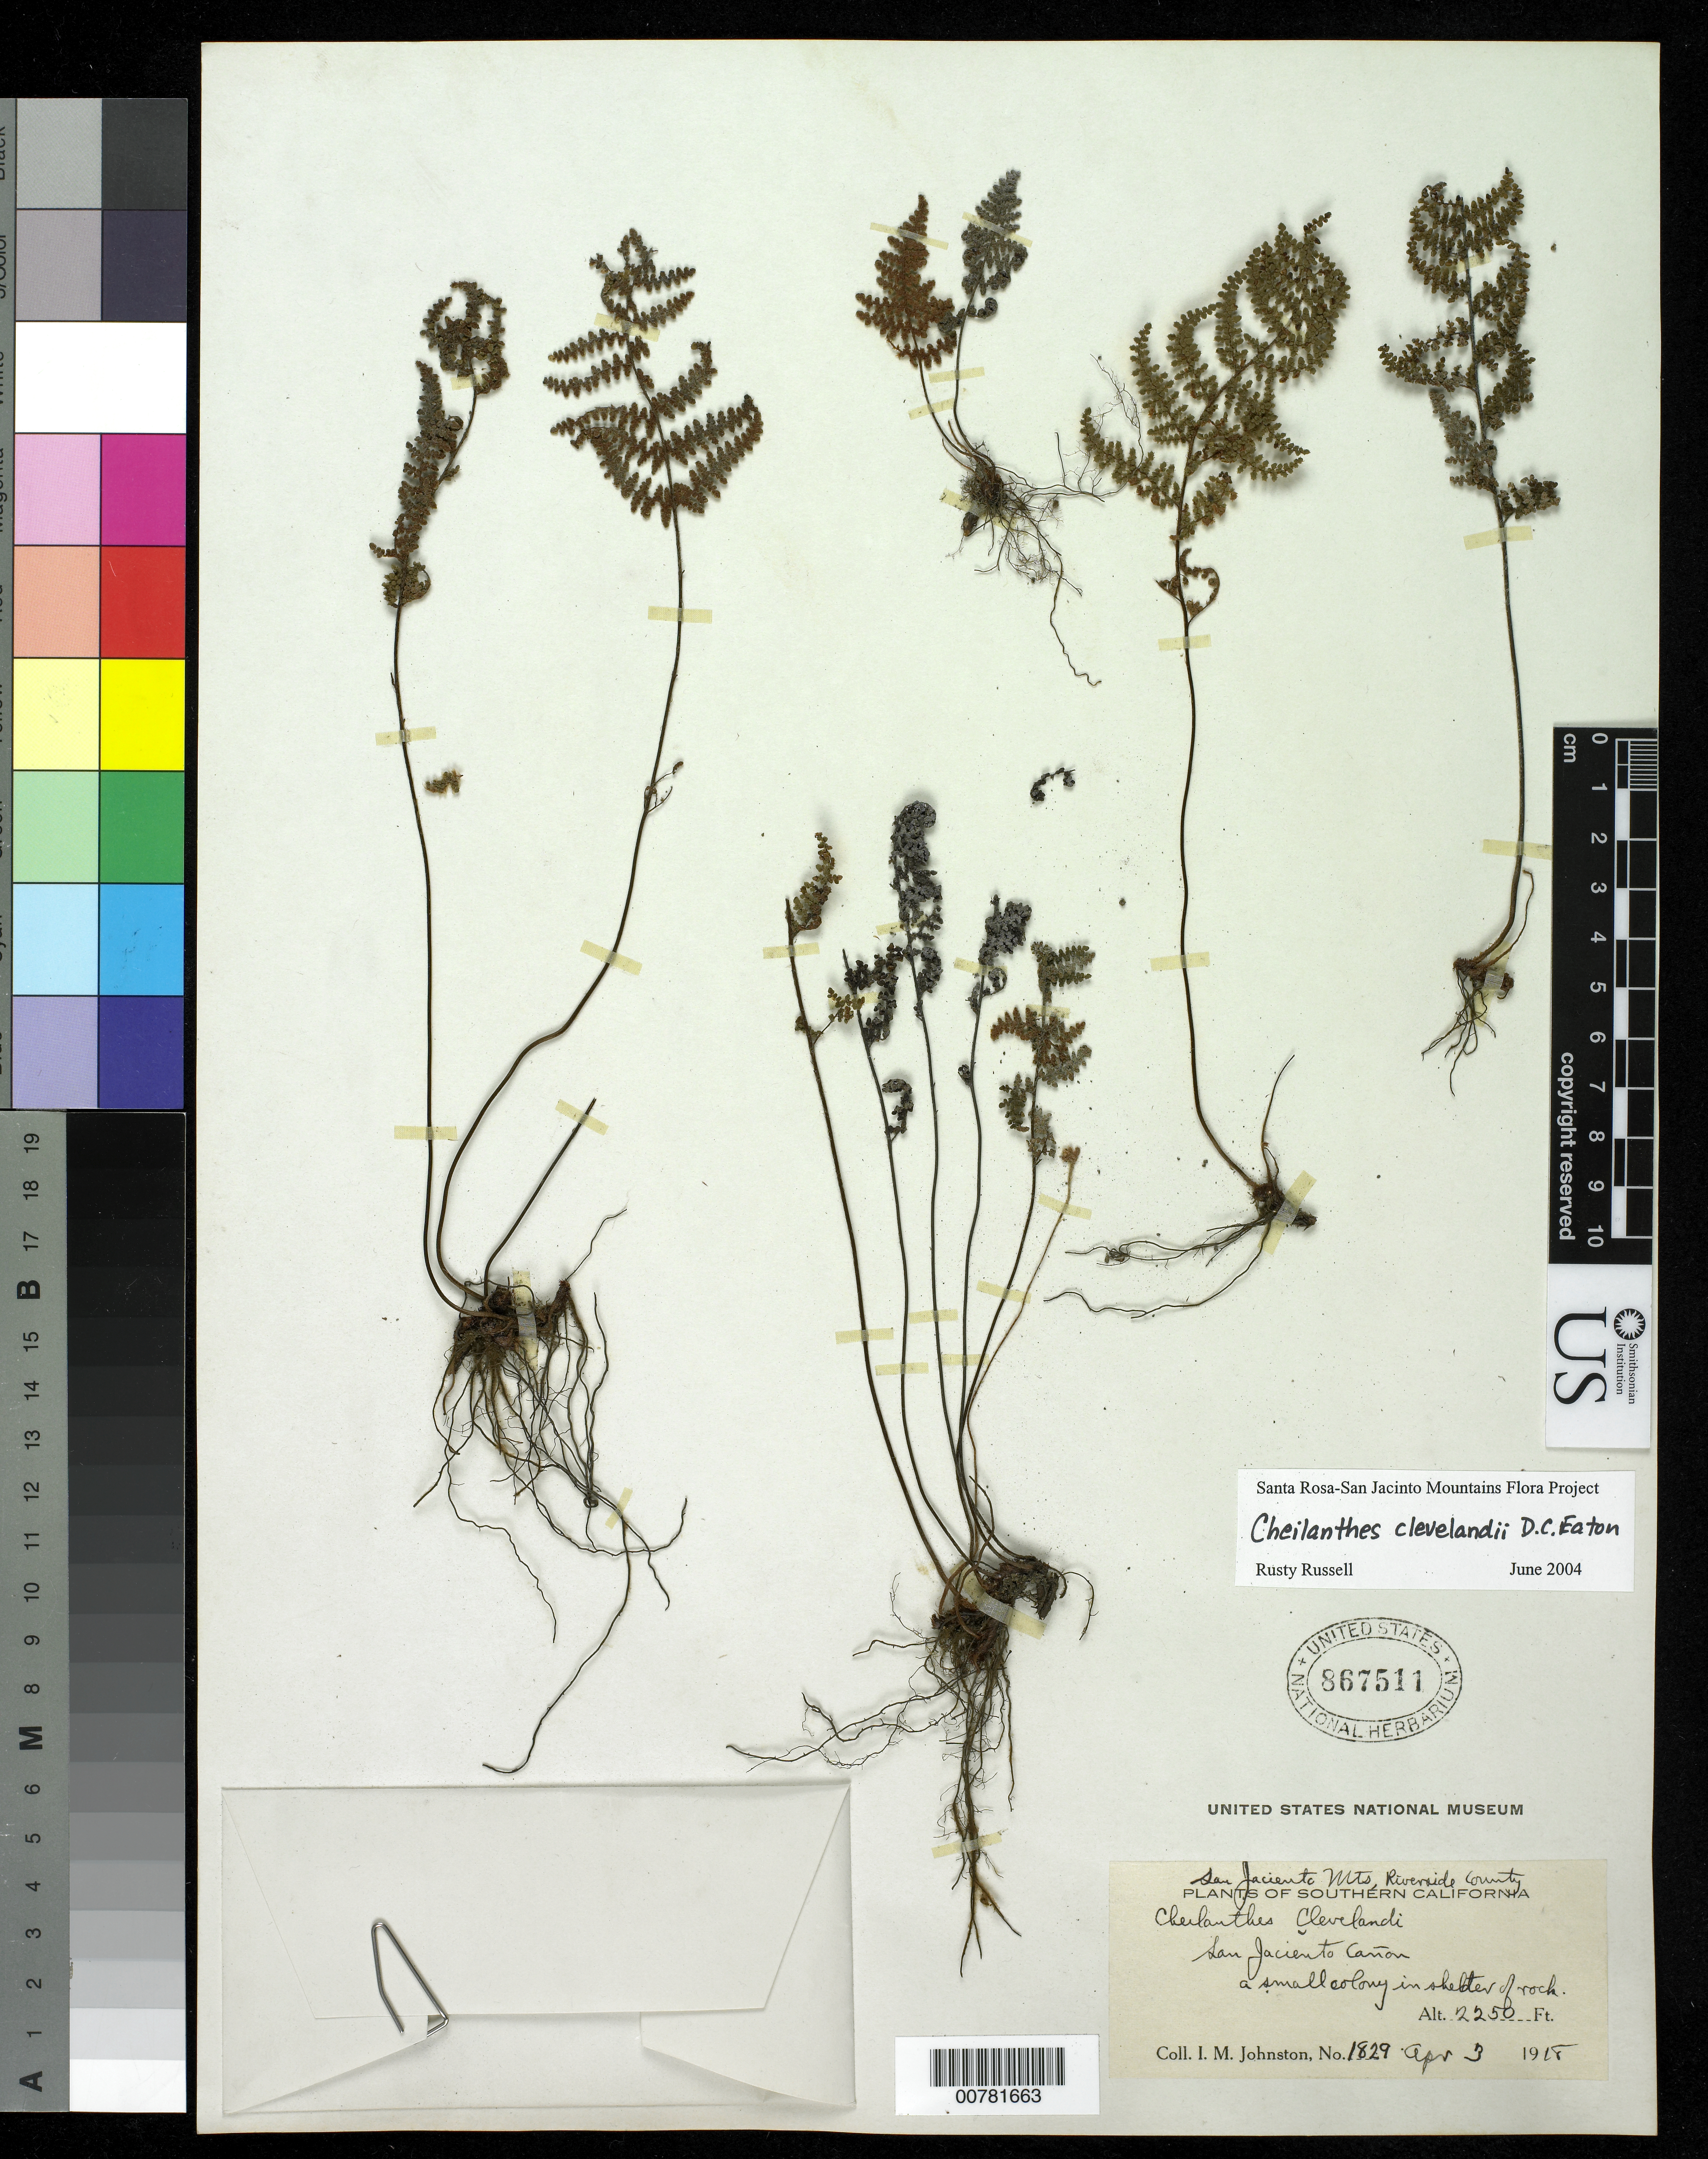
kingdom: Plantae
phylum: Tracheophyta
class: Polypodiopsida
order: Polypodiales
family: Pteridaceae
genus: Myriopteris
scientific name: Myriopteris clevelandii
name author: (D.C. Eaton) Grusz & Windham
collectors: I.M. Johnston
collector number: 1829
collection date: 1918-04-03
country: United States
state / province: California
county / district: Riverside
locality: Southern California, San Jacienta Mts, Riverside County, San Jaciento Cañon, a small colony in shelter of rock.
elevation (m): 686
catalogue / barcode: US 867511